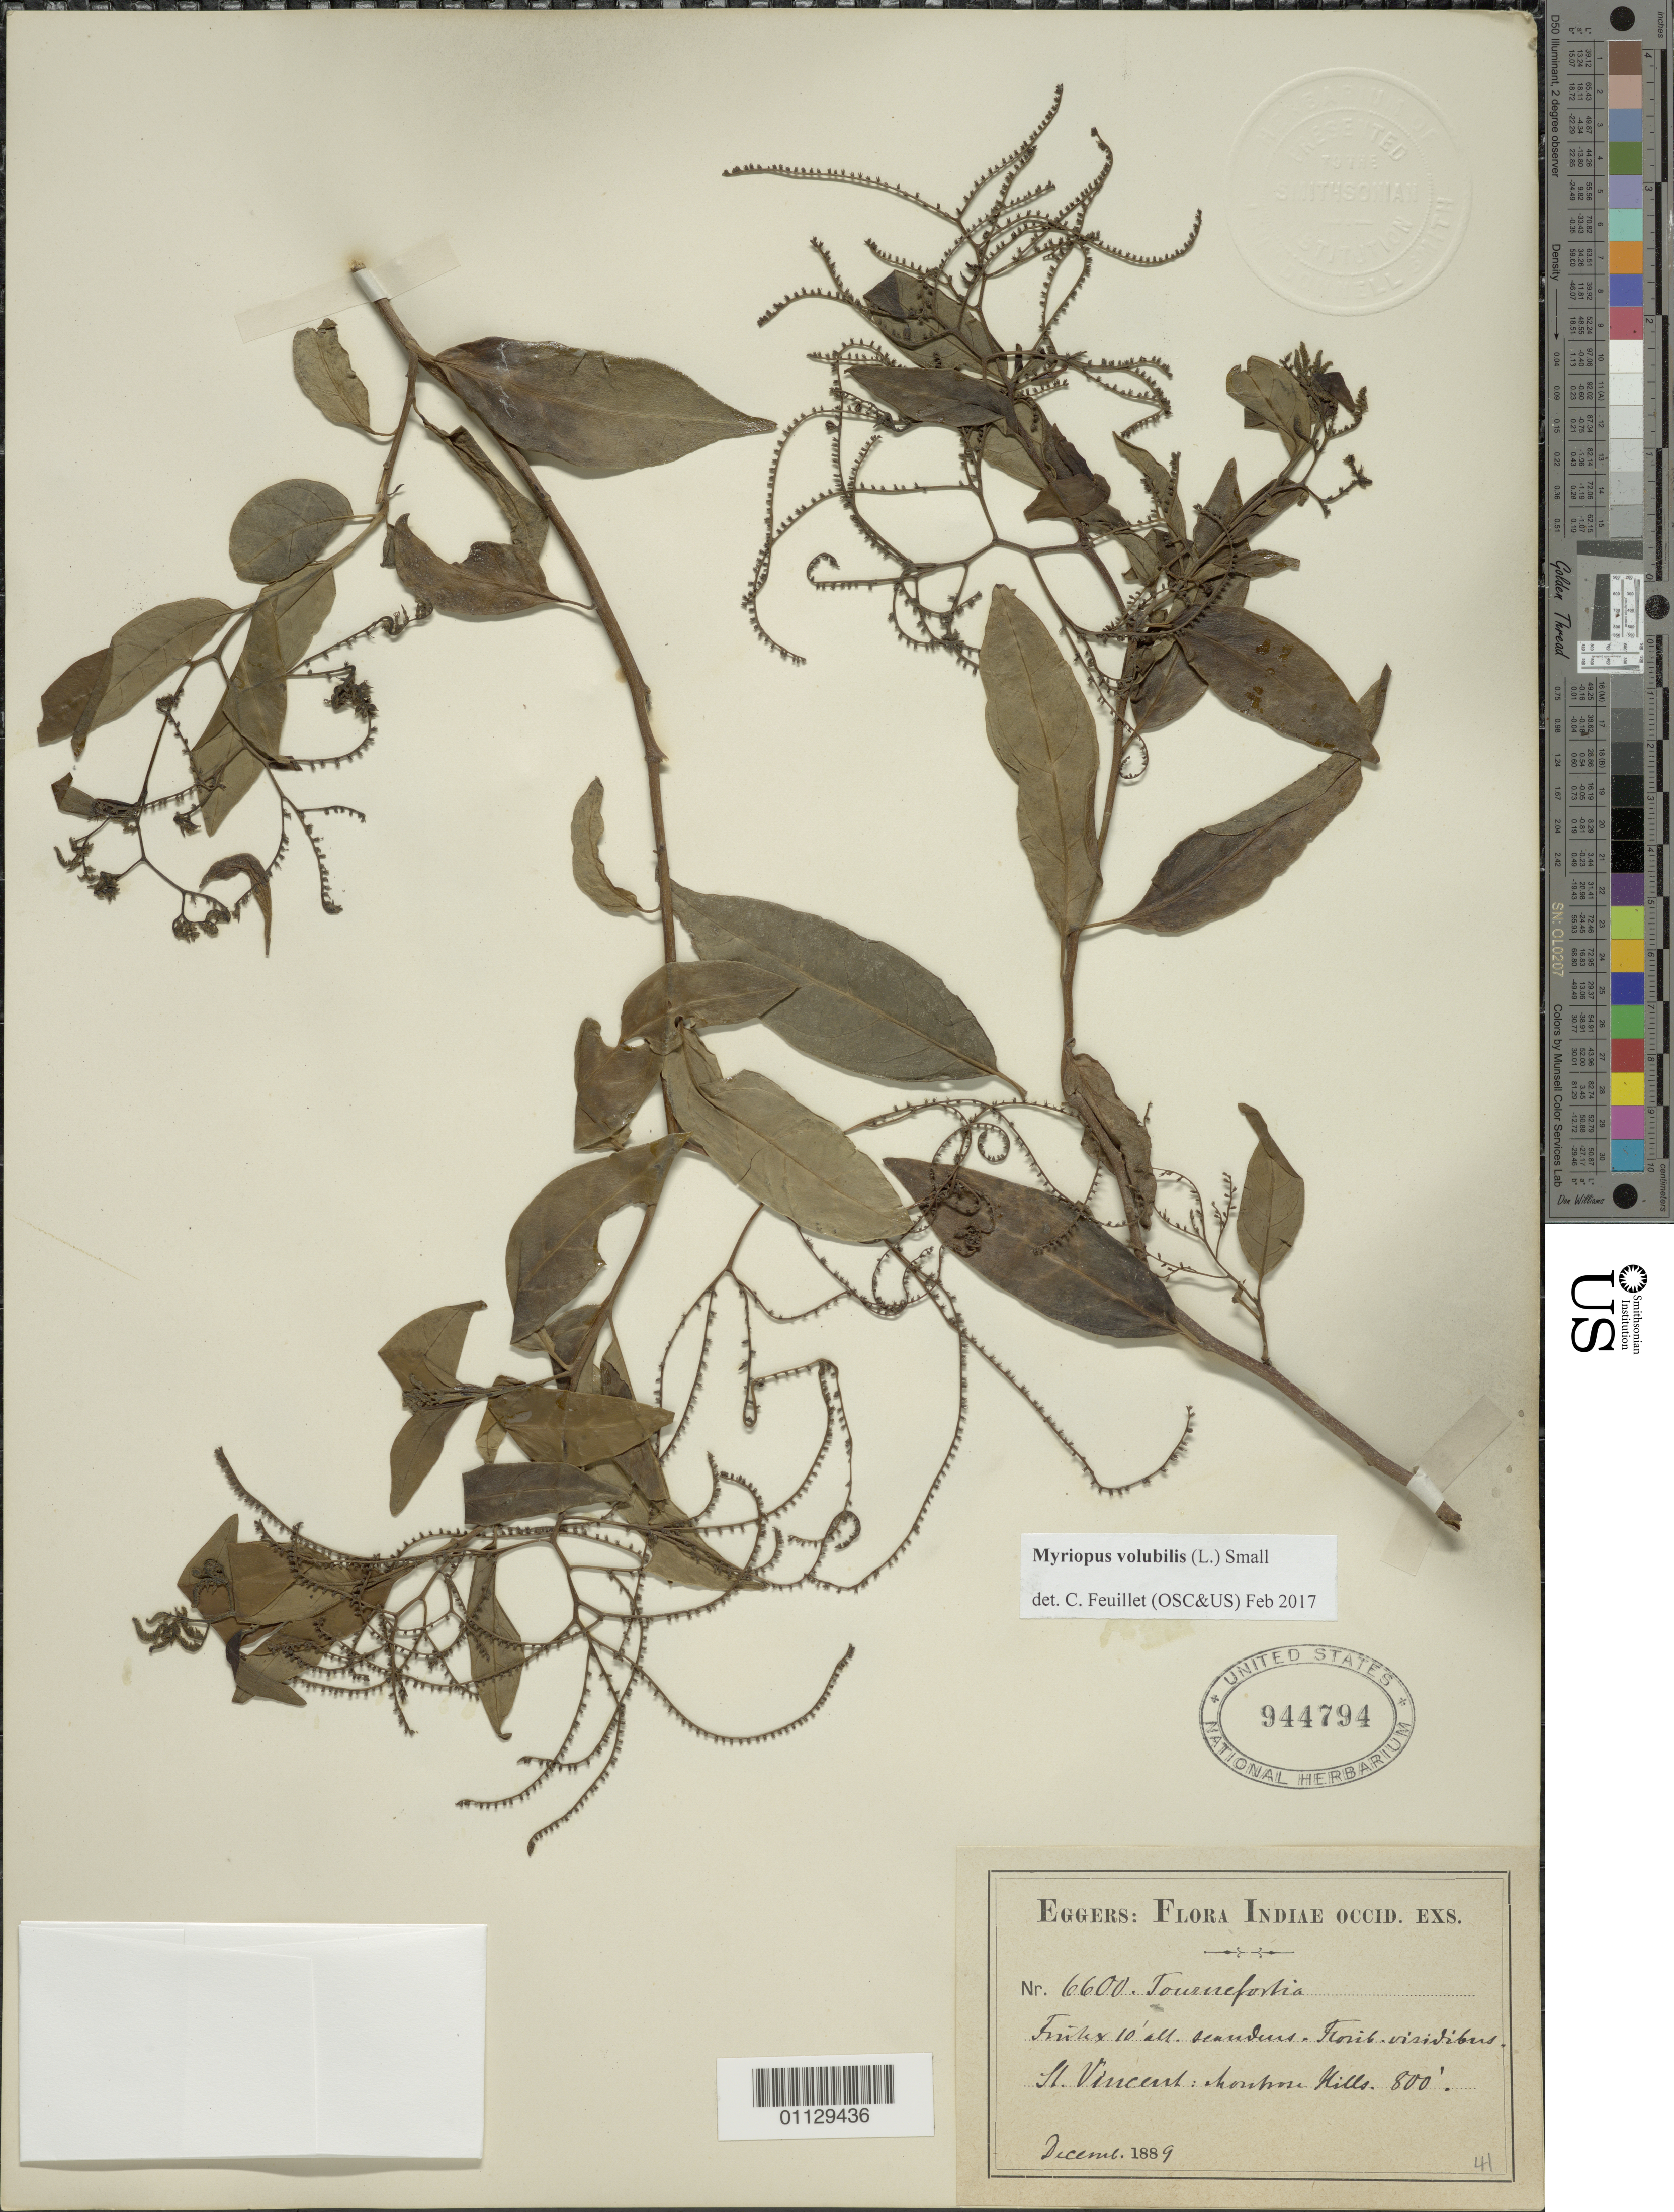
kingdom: Plantae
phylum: Tracheophyta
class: Magnoliopsida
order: Boraginales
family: Heliotropiaceae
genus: Myriopus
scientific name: Myriopus volubilis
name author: (L.) Small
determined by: Feuillet, C.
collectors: H. F. A. von Eggers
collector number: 6600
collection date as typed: Dec 1889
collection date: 1889-12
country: St. Vincent - Grenadines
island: St. Vincent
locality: Montrose Hills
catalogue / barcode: US 944794